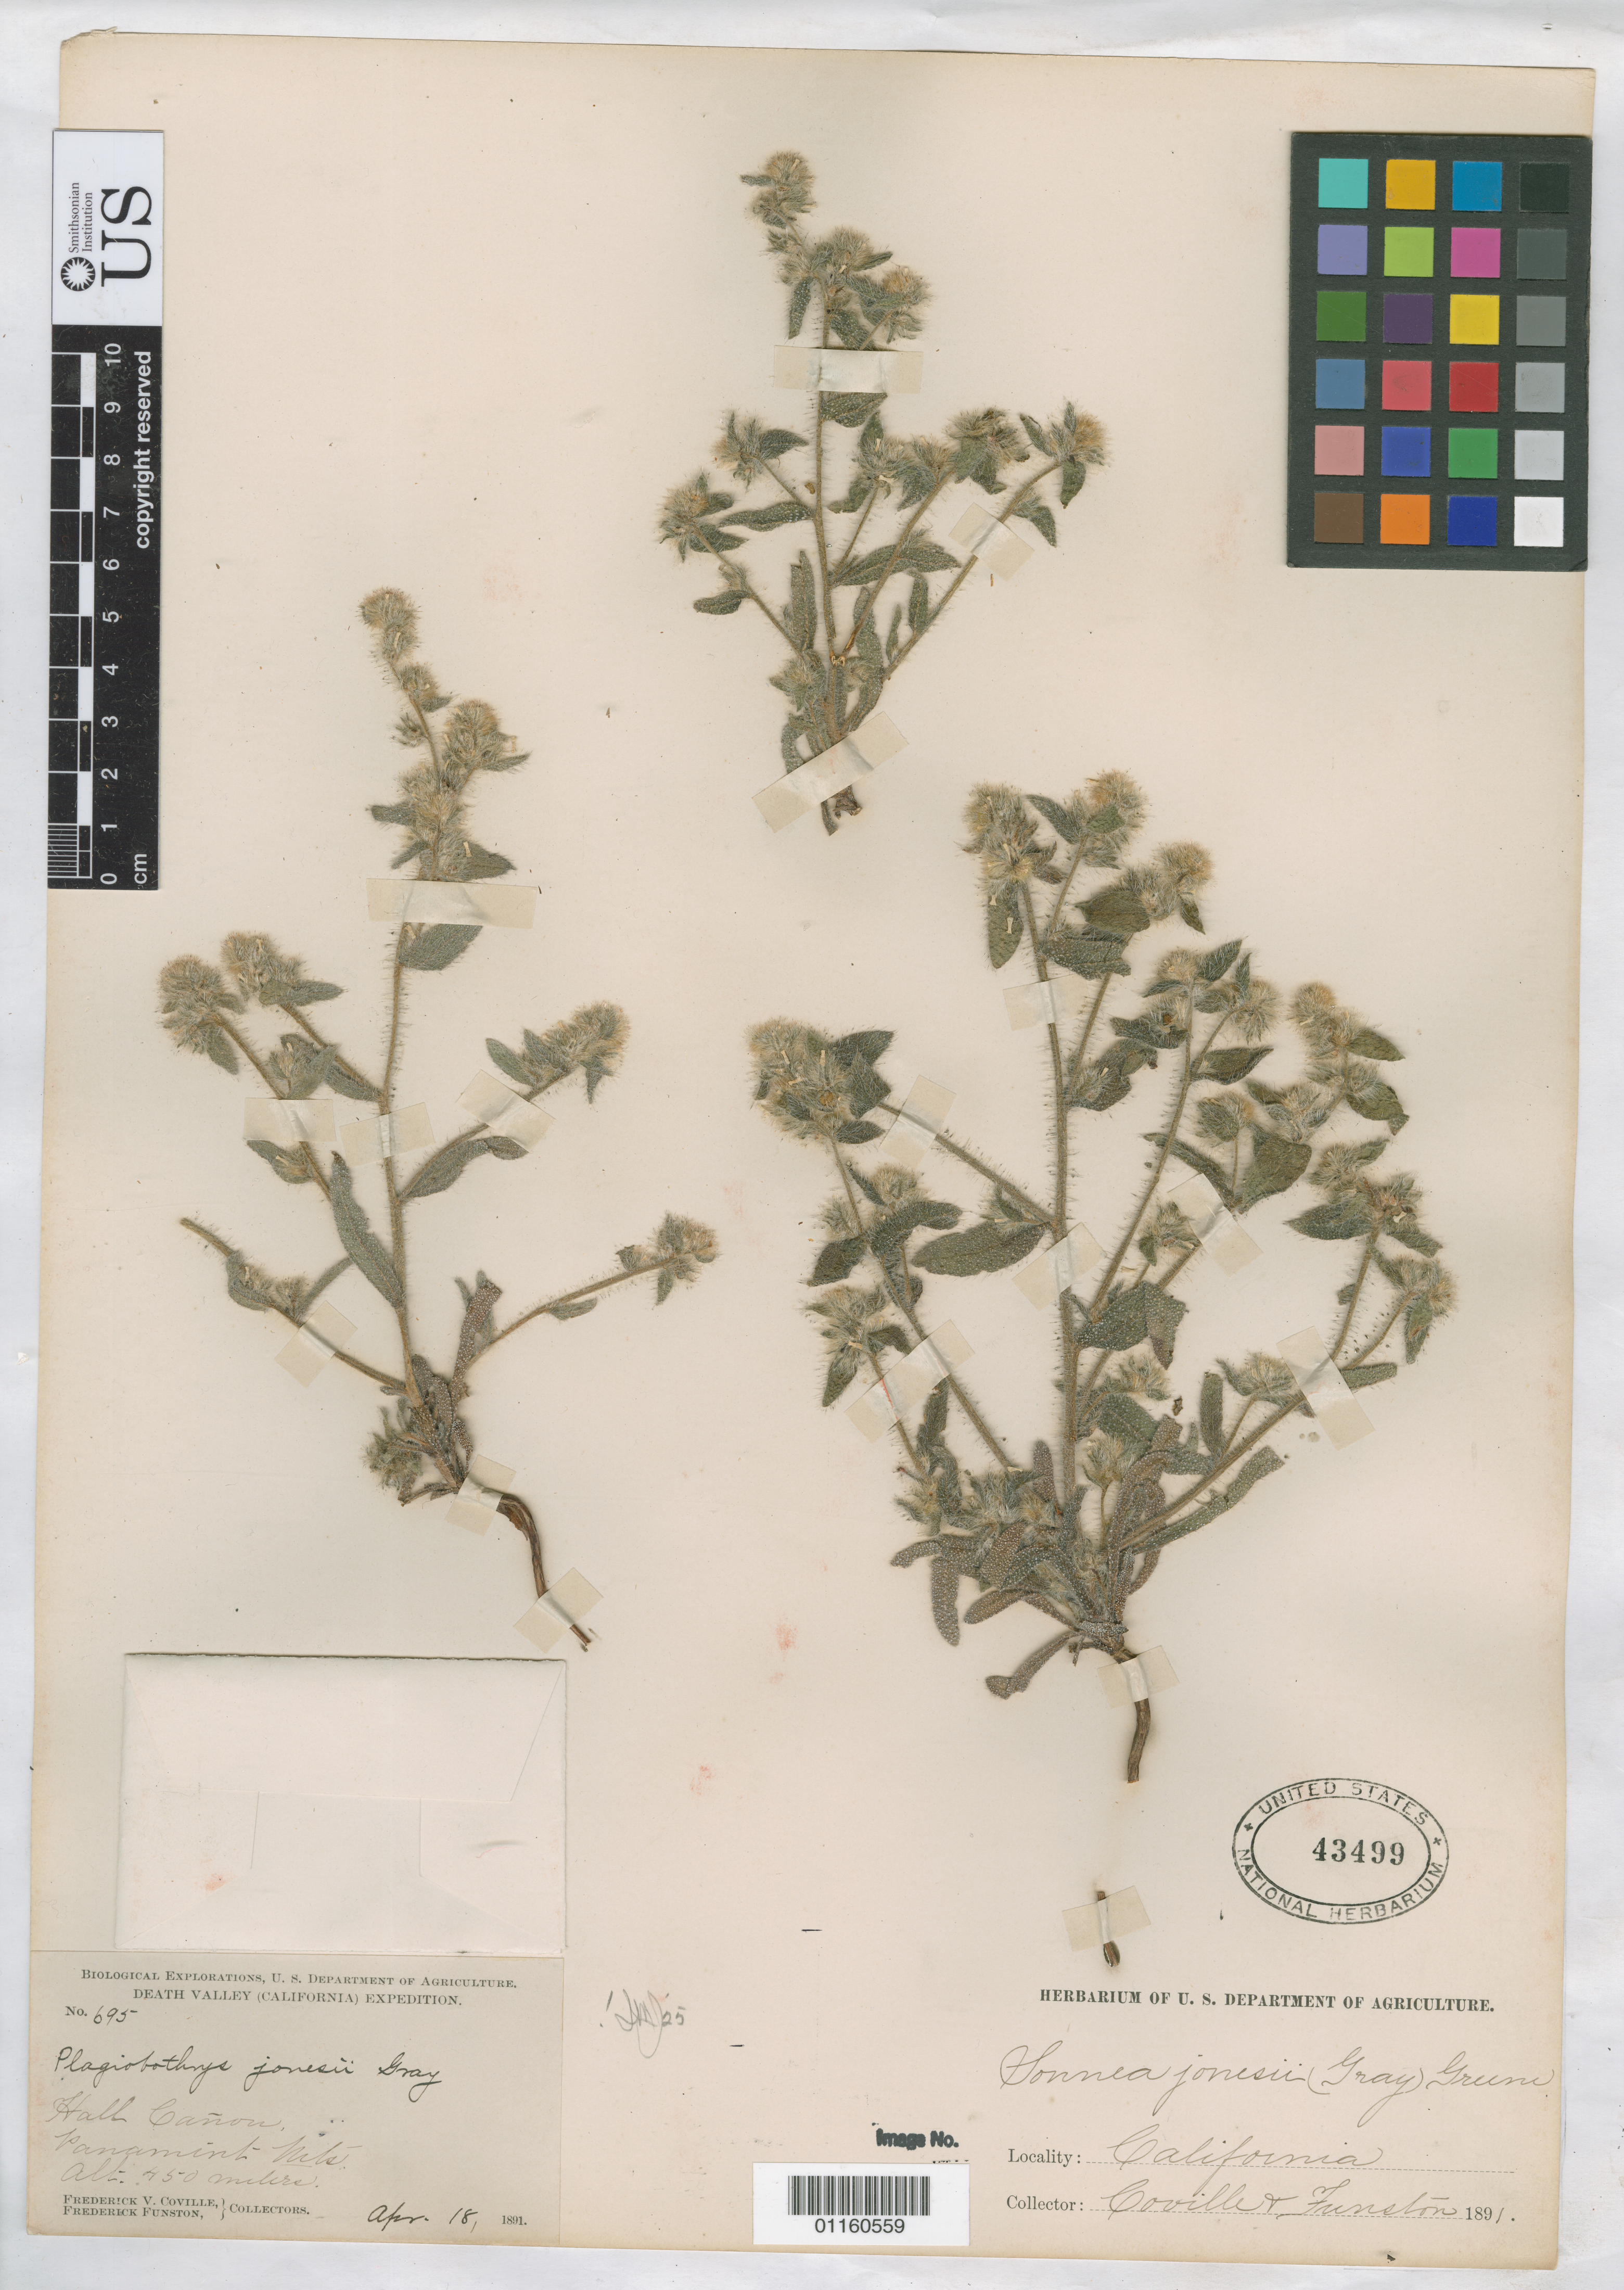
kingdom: Plantae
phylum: Tracheophyta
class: Magnoliopsida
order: Boraginales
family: Boraginaceae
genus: Plagiobothrys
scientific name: Plagiobothrys jonesii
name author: A. Gray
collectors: F. V. Coville & F. Funston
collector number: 695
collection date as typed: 18 Apr 1891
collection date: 1891-04-18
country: United States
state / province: California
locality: Hall Canyon, Panamint Mts.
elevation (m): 450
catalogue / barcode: US 43499